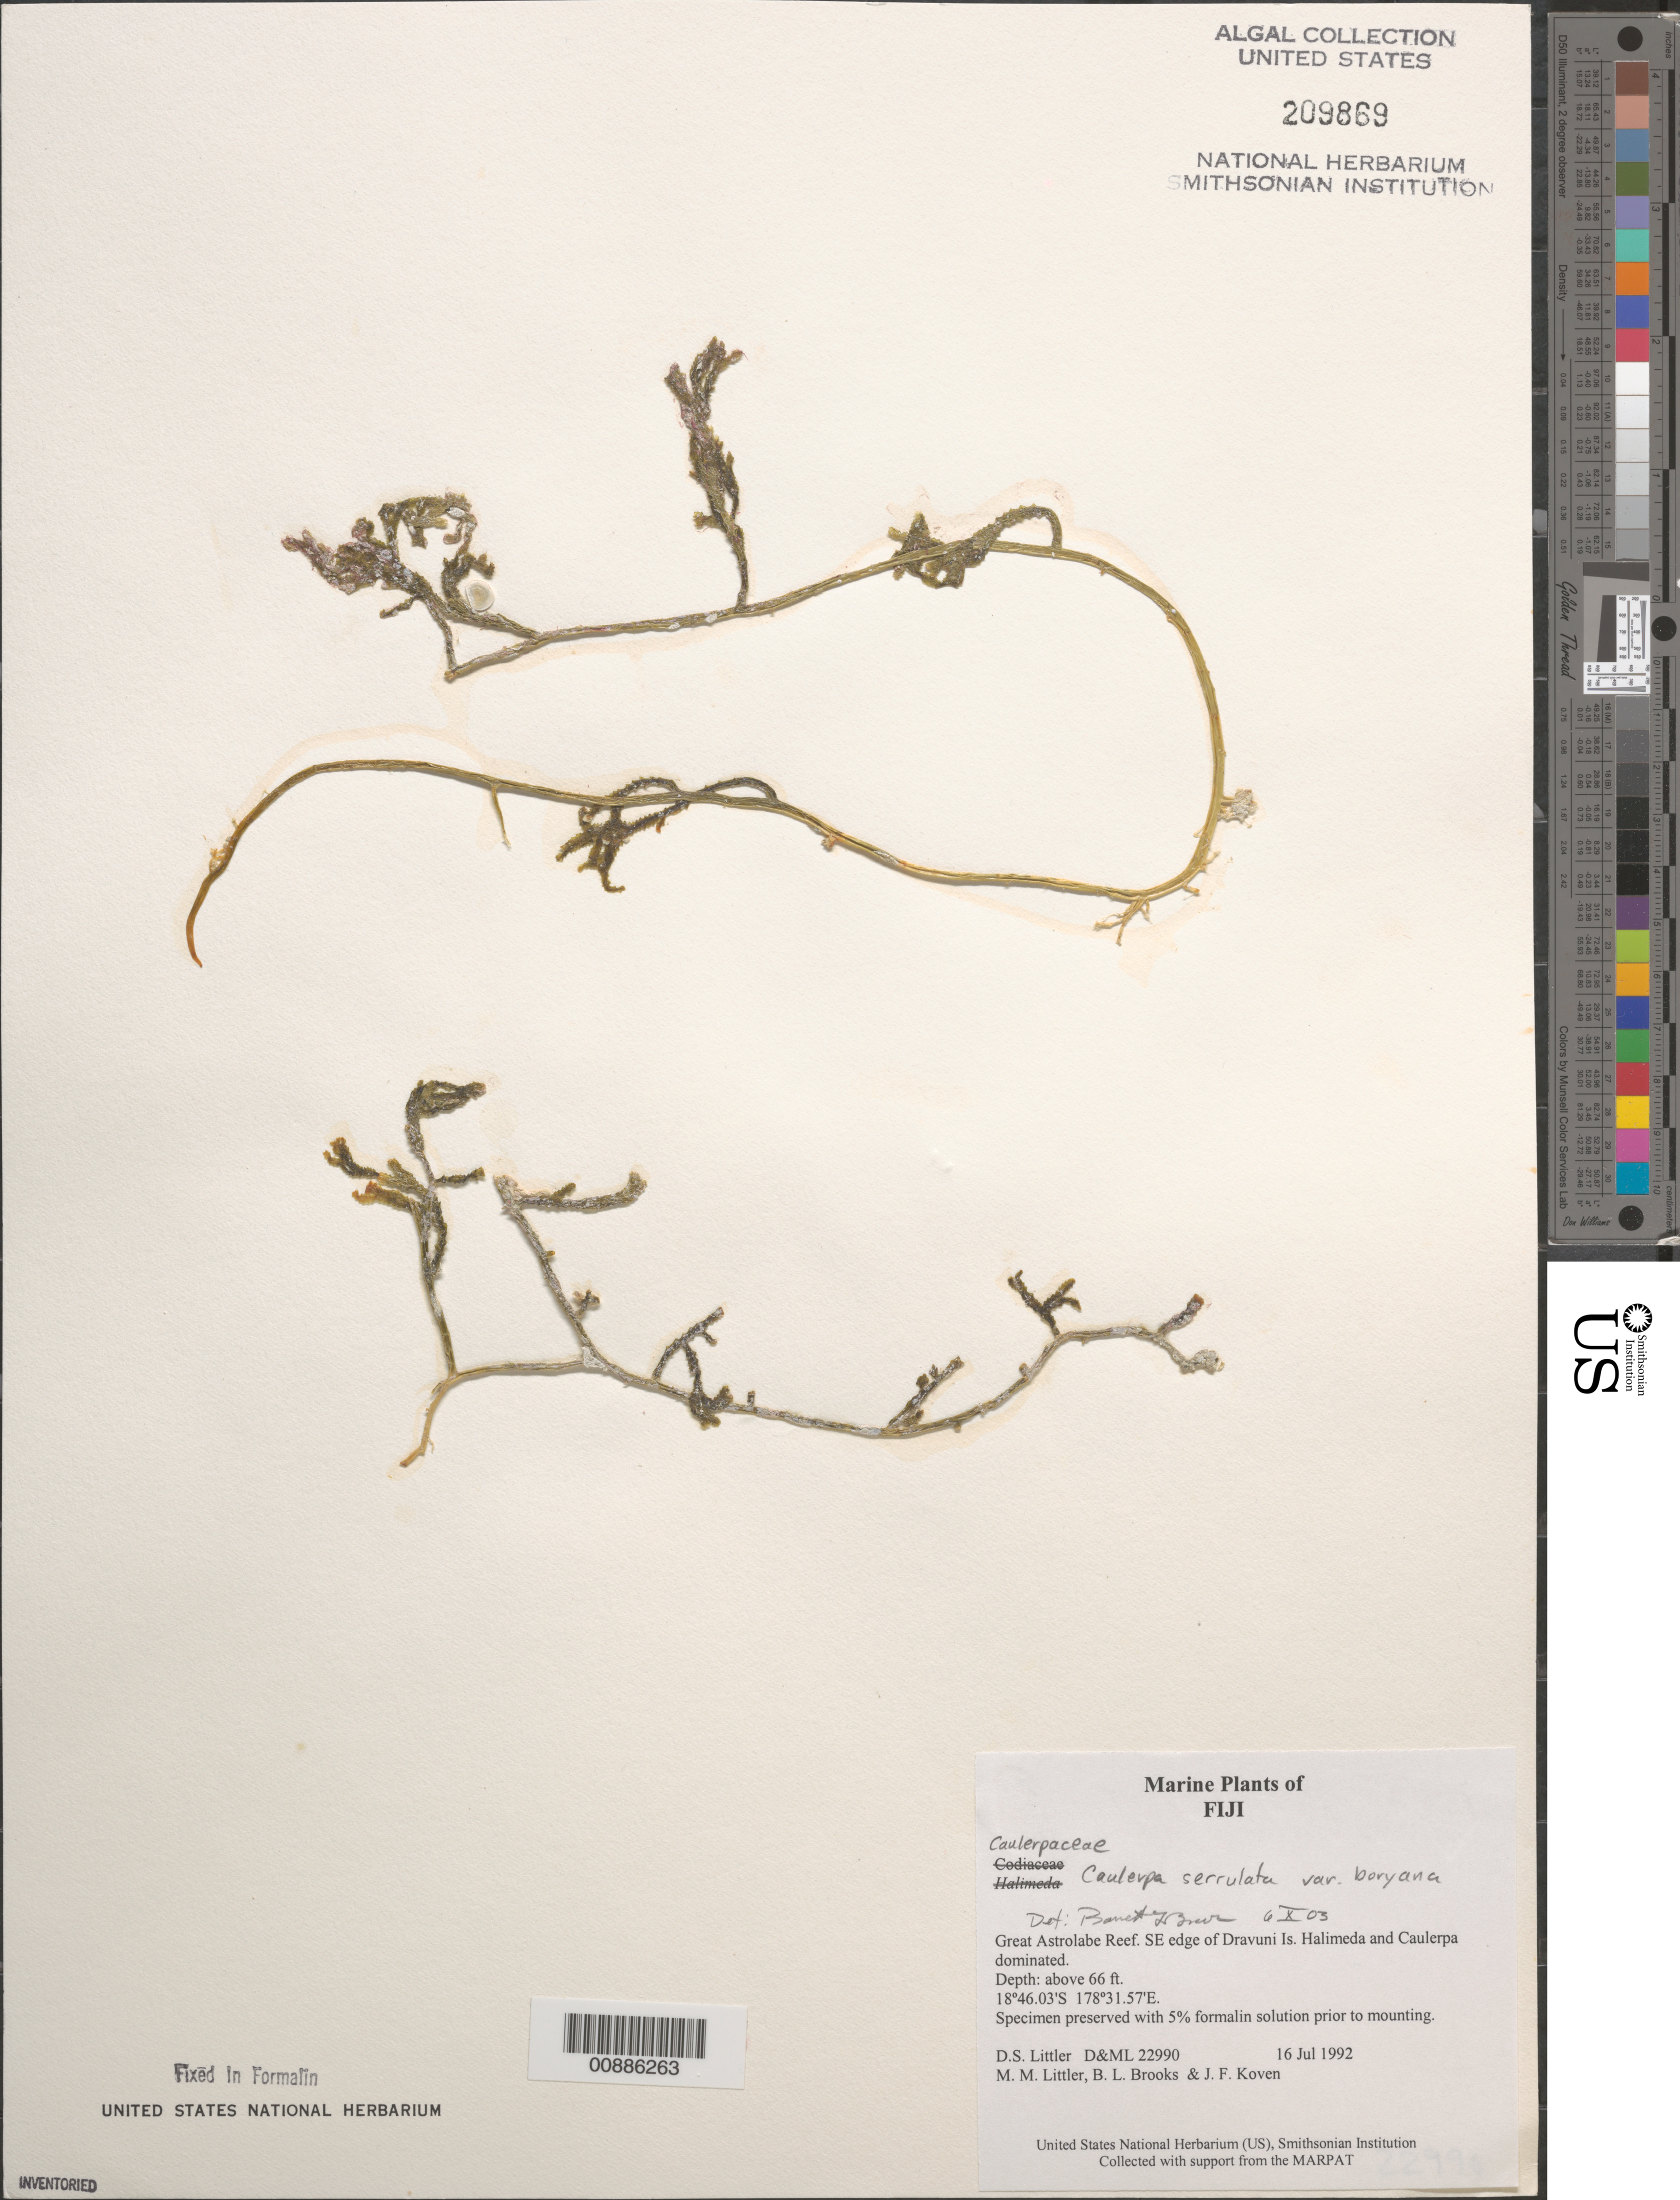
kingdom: Plantae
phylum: Chlorophyta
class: Ulvophyceae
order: Bryopsidales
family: Caulerpaceae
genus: Caulerpa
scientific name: Caulerpa serrulata var. boryana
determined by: Brooks, B. L., (BOT), Smithsonian Institution - National Museum of Natural History (UNITED STATES)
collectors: D. S. Littler, M. M. Littler, B. Brooks & J. Koven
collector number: D&ML 22990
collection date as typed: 16 Jul 1992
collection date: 1992-07-16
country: Fiji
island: Dravuni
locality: Great Astrolabe Reef, southeast edge of island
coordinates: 18 46.03'S, 178 31.57'E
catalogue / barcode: US 209869